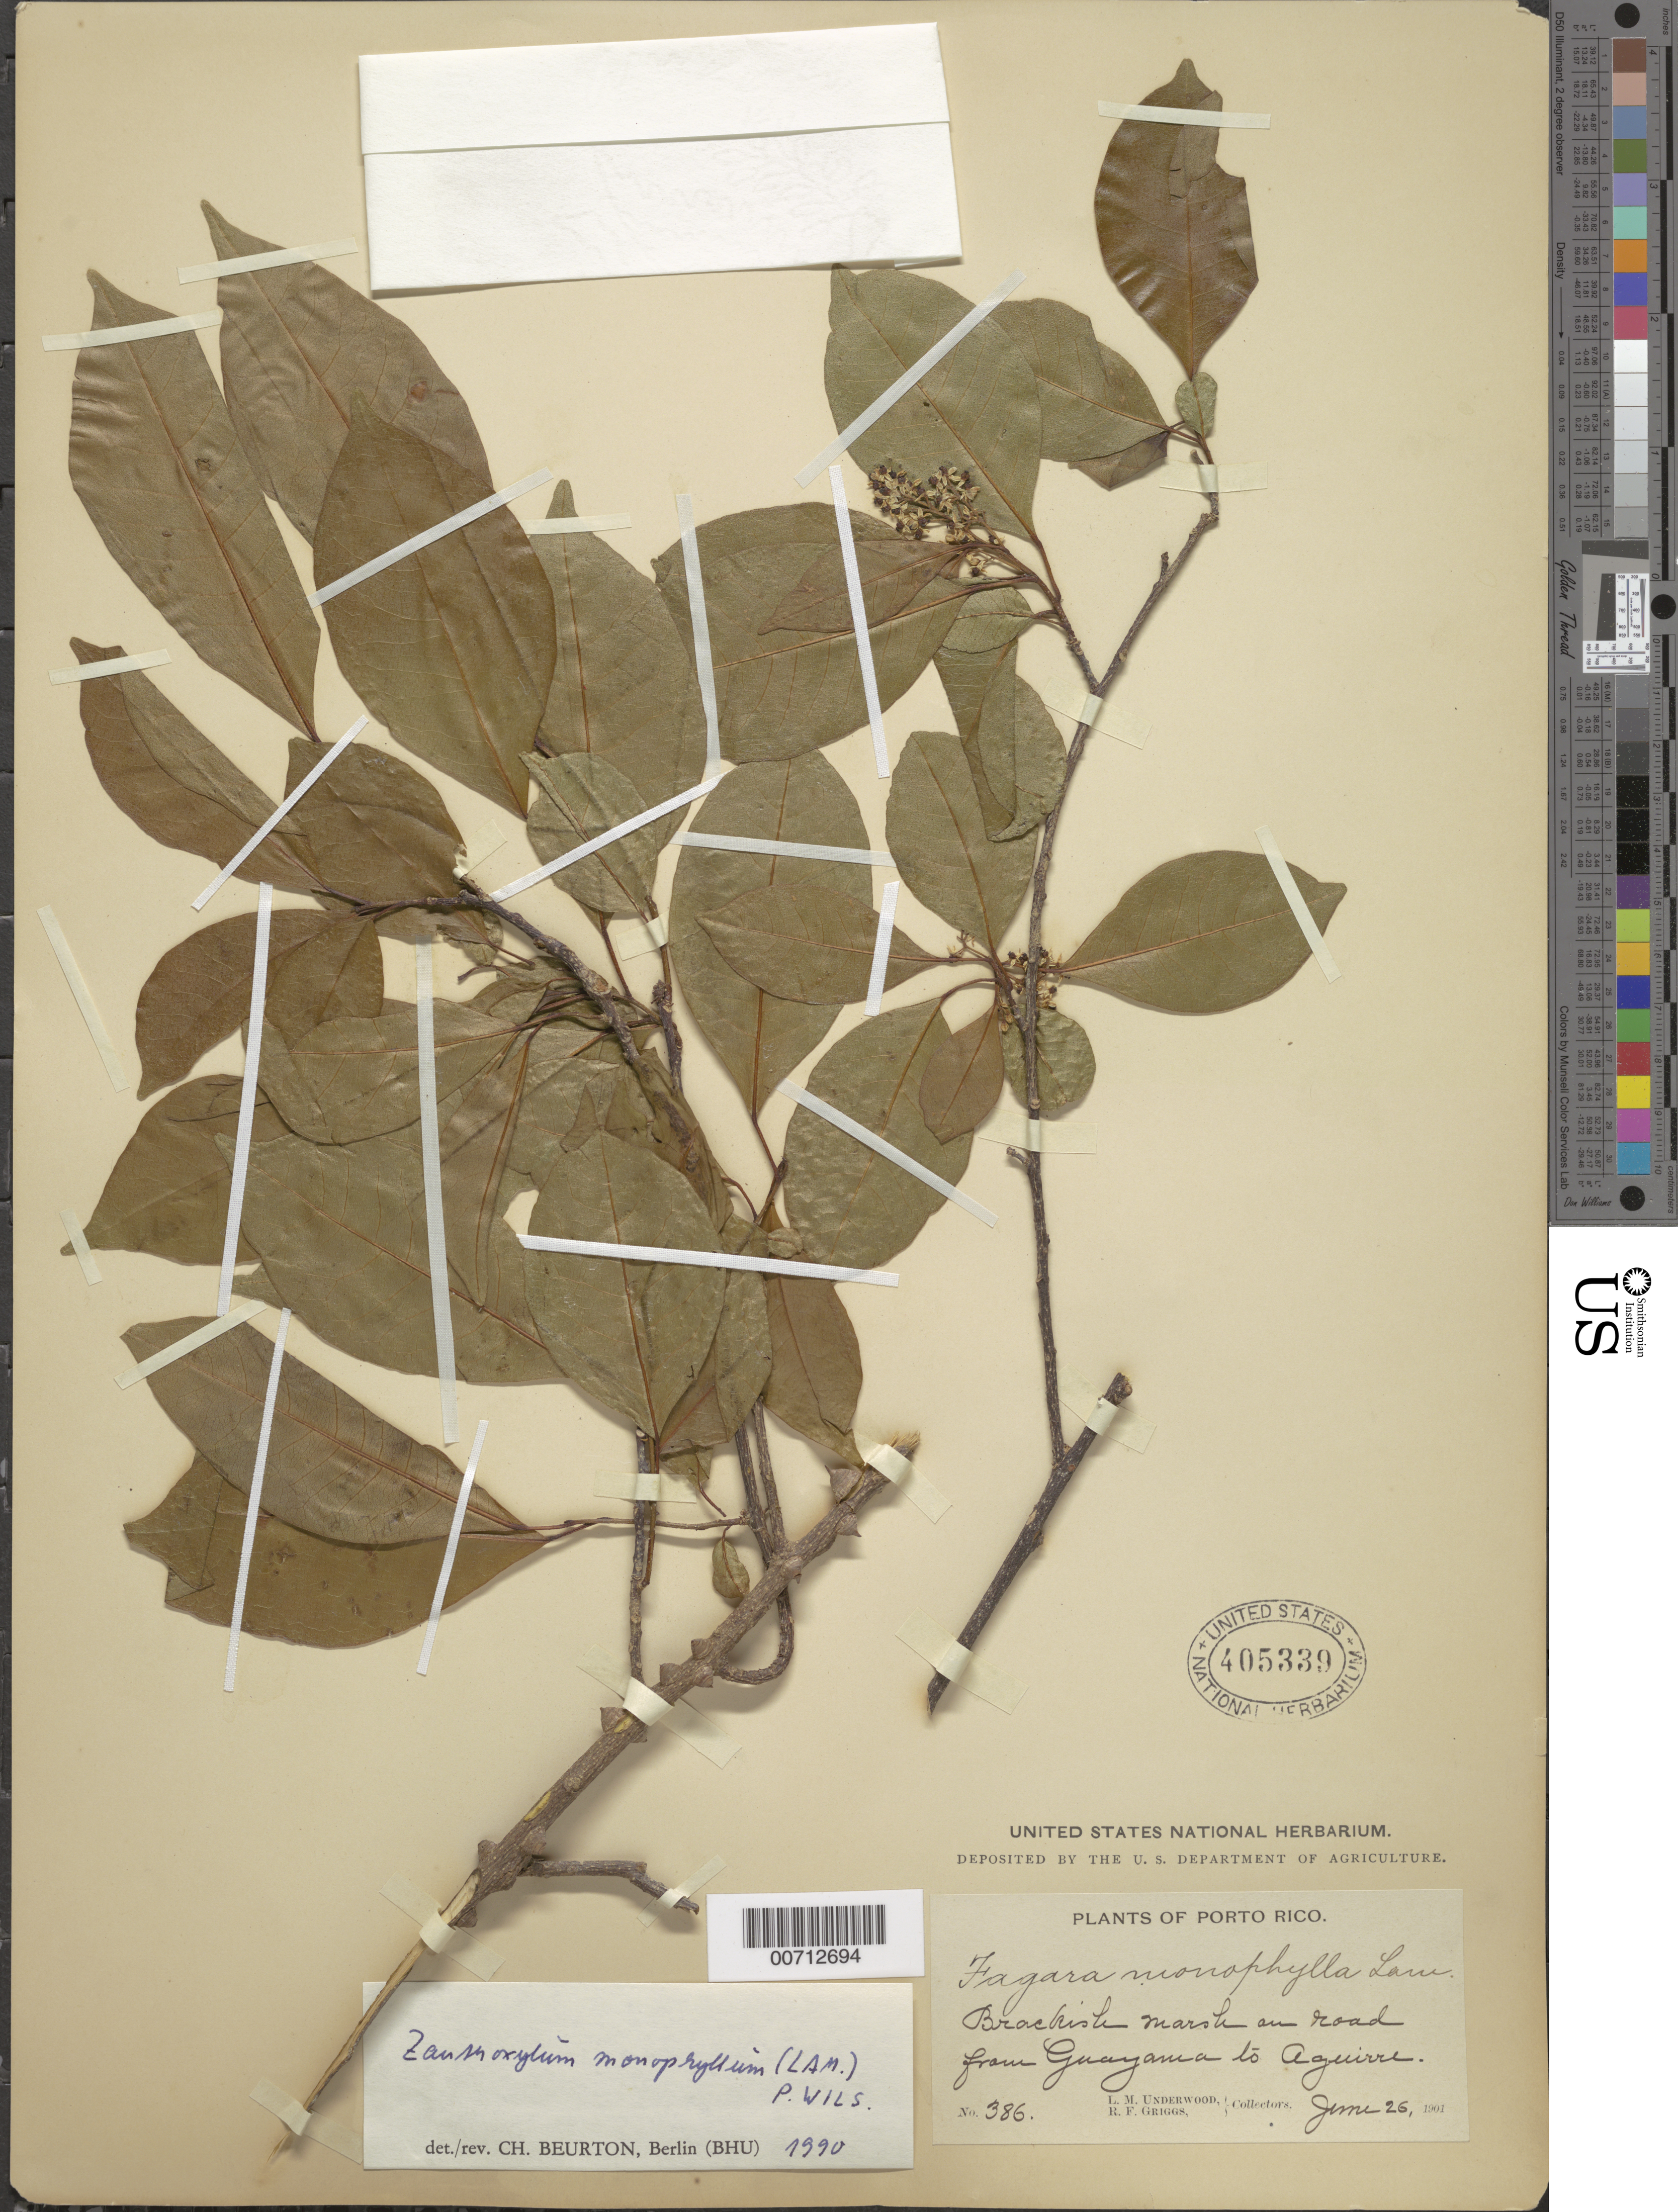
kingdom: Plantae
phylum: Tracheophyta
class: Magnoliopsida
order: Sapindales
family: Rutaceae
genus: Zanthoxylum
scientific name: Zanthoxylum monophyllum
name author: (Lam.) P. Wilson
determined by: Beurton, CH., (BHU), Museum fur Naturkunde der Humboldt Universitat zu Berlin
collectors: L. M. Underwood & R. F. Griggs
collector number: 386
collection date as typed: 26 Jun 1901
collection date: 1901-06-26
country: Puerto Rico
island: Greater Antilles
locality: Guayama to Aguirre, road from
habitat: Brackish marsh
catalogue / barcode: US 405339